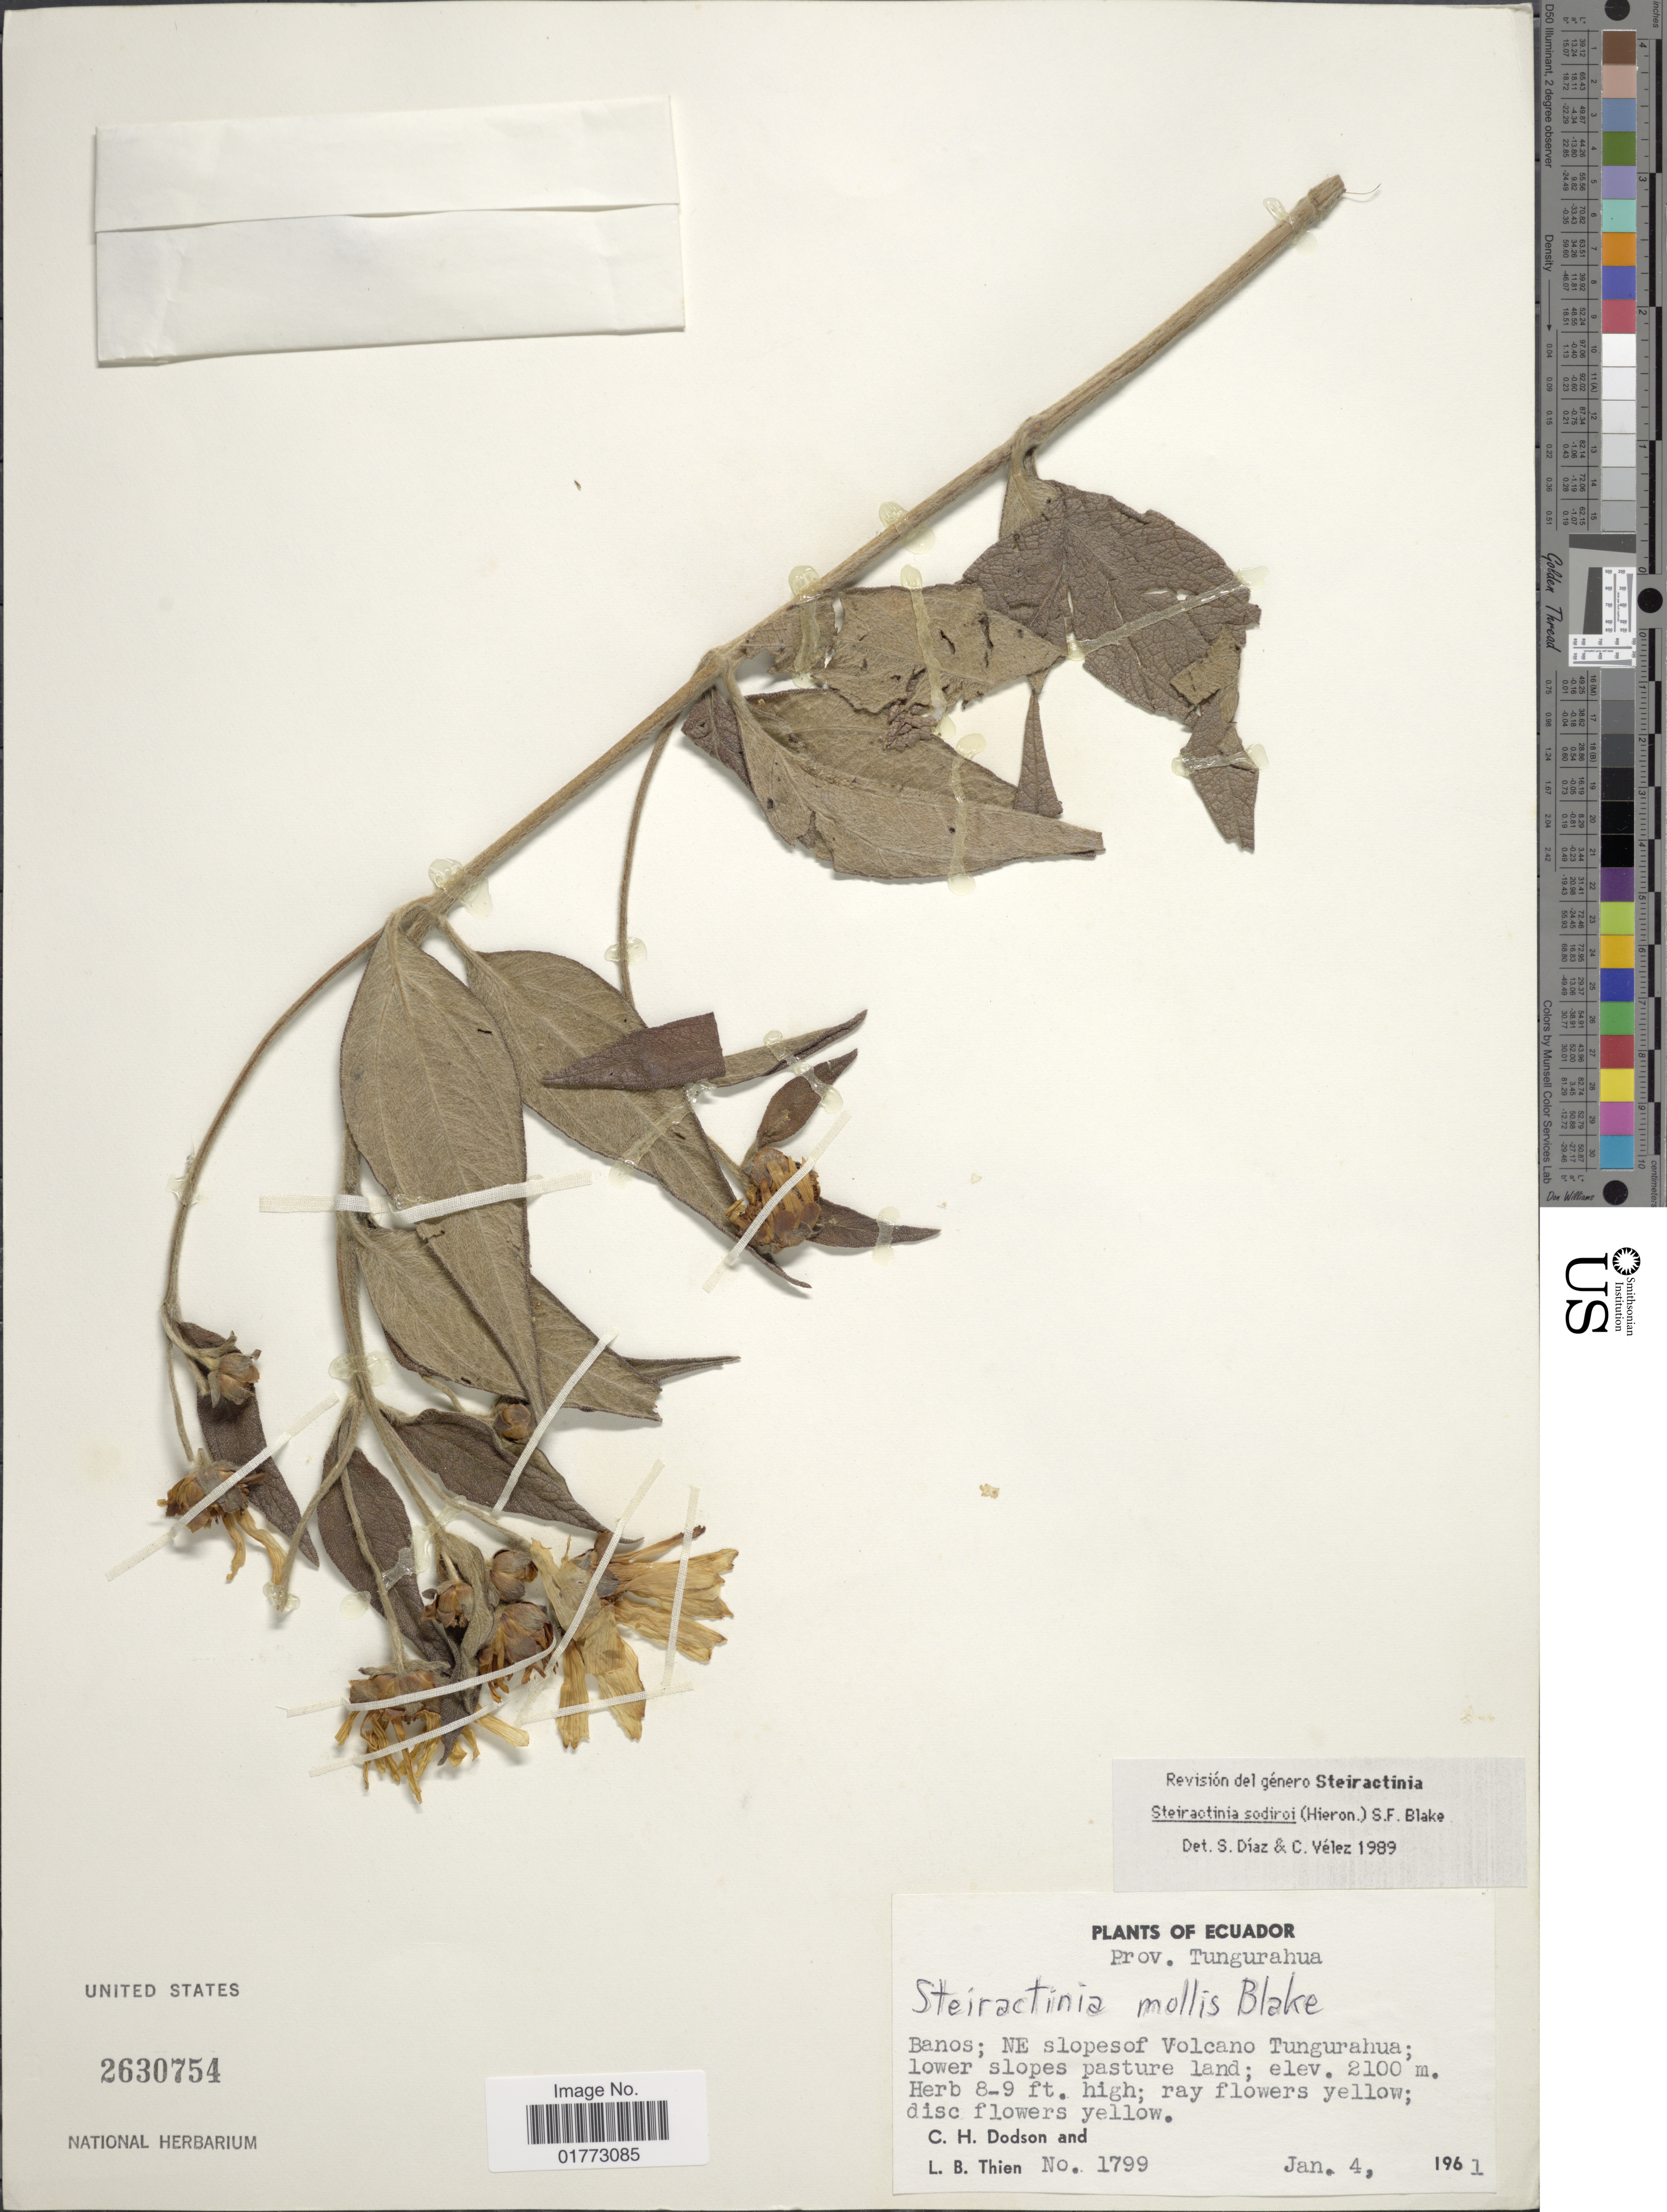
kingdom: Plantae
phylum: Tracheophyta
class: Magnoliopsida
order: Asterales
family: Asteraceae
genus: Steiractinia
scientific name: Steiractinia sodiroi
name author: (Hieron. ex Sodiro) S.F. Blake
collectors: C. H. Dodson & L. Thien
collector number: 1799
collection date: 1961-01-04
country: Ecuador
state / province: Tungurahua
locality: Banos; NE slopes of Volcano Tungurahua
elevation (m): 2100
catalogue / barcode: US 2630754